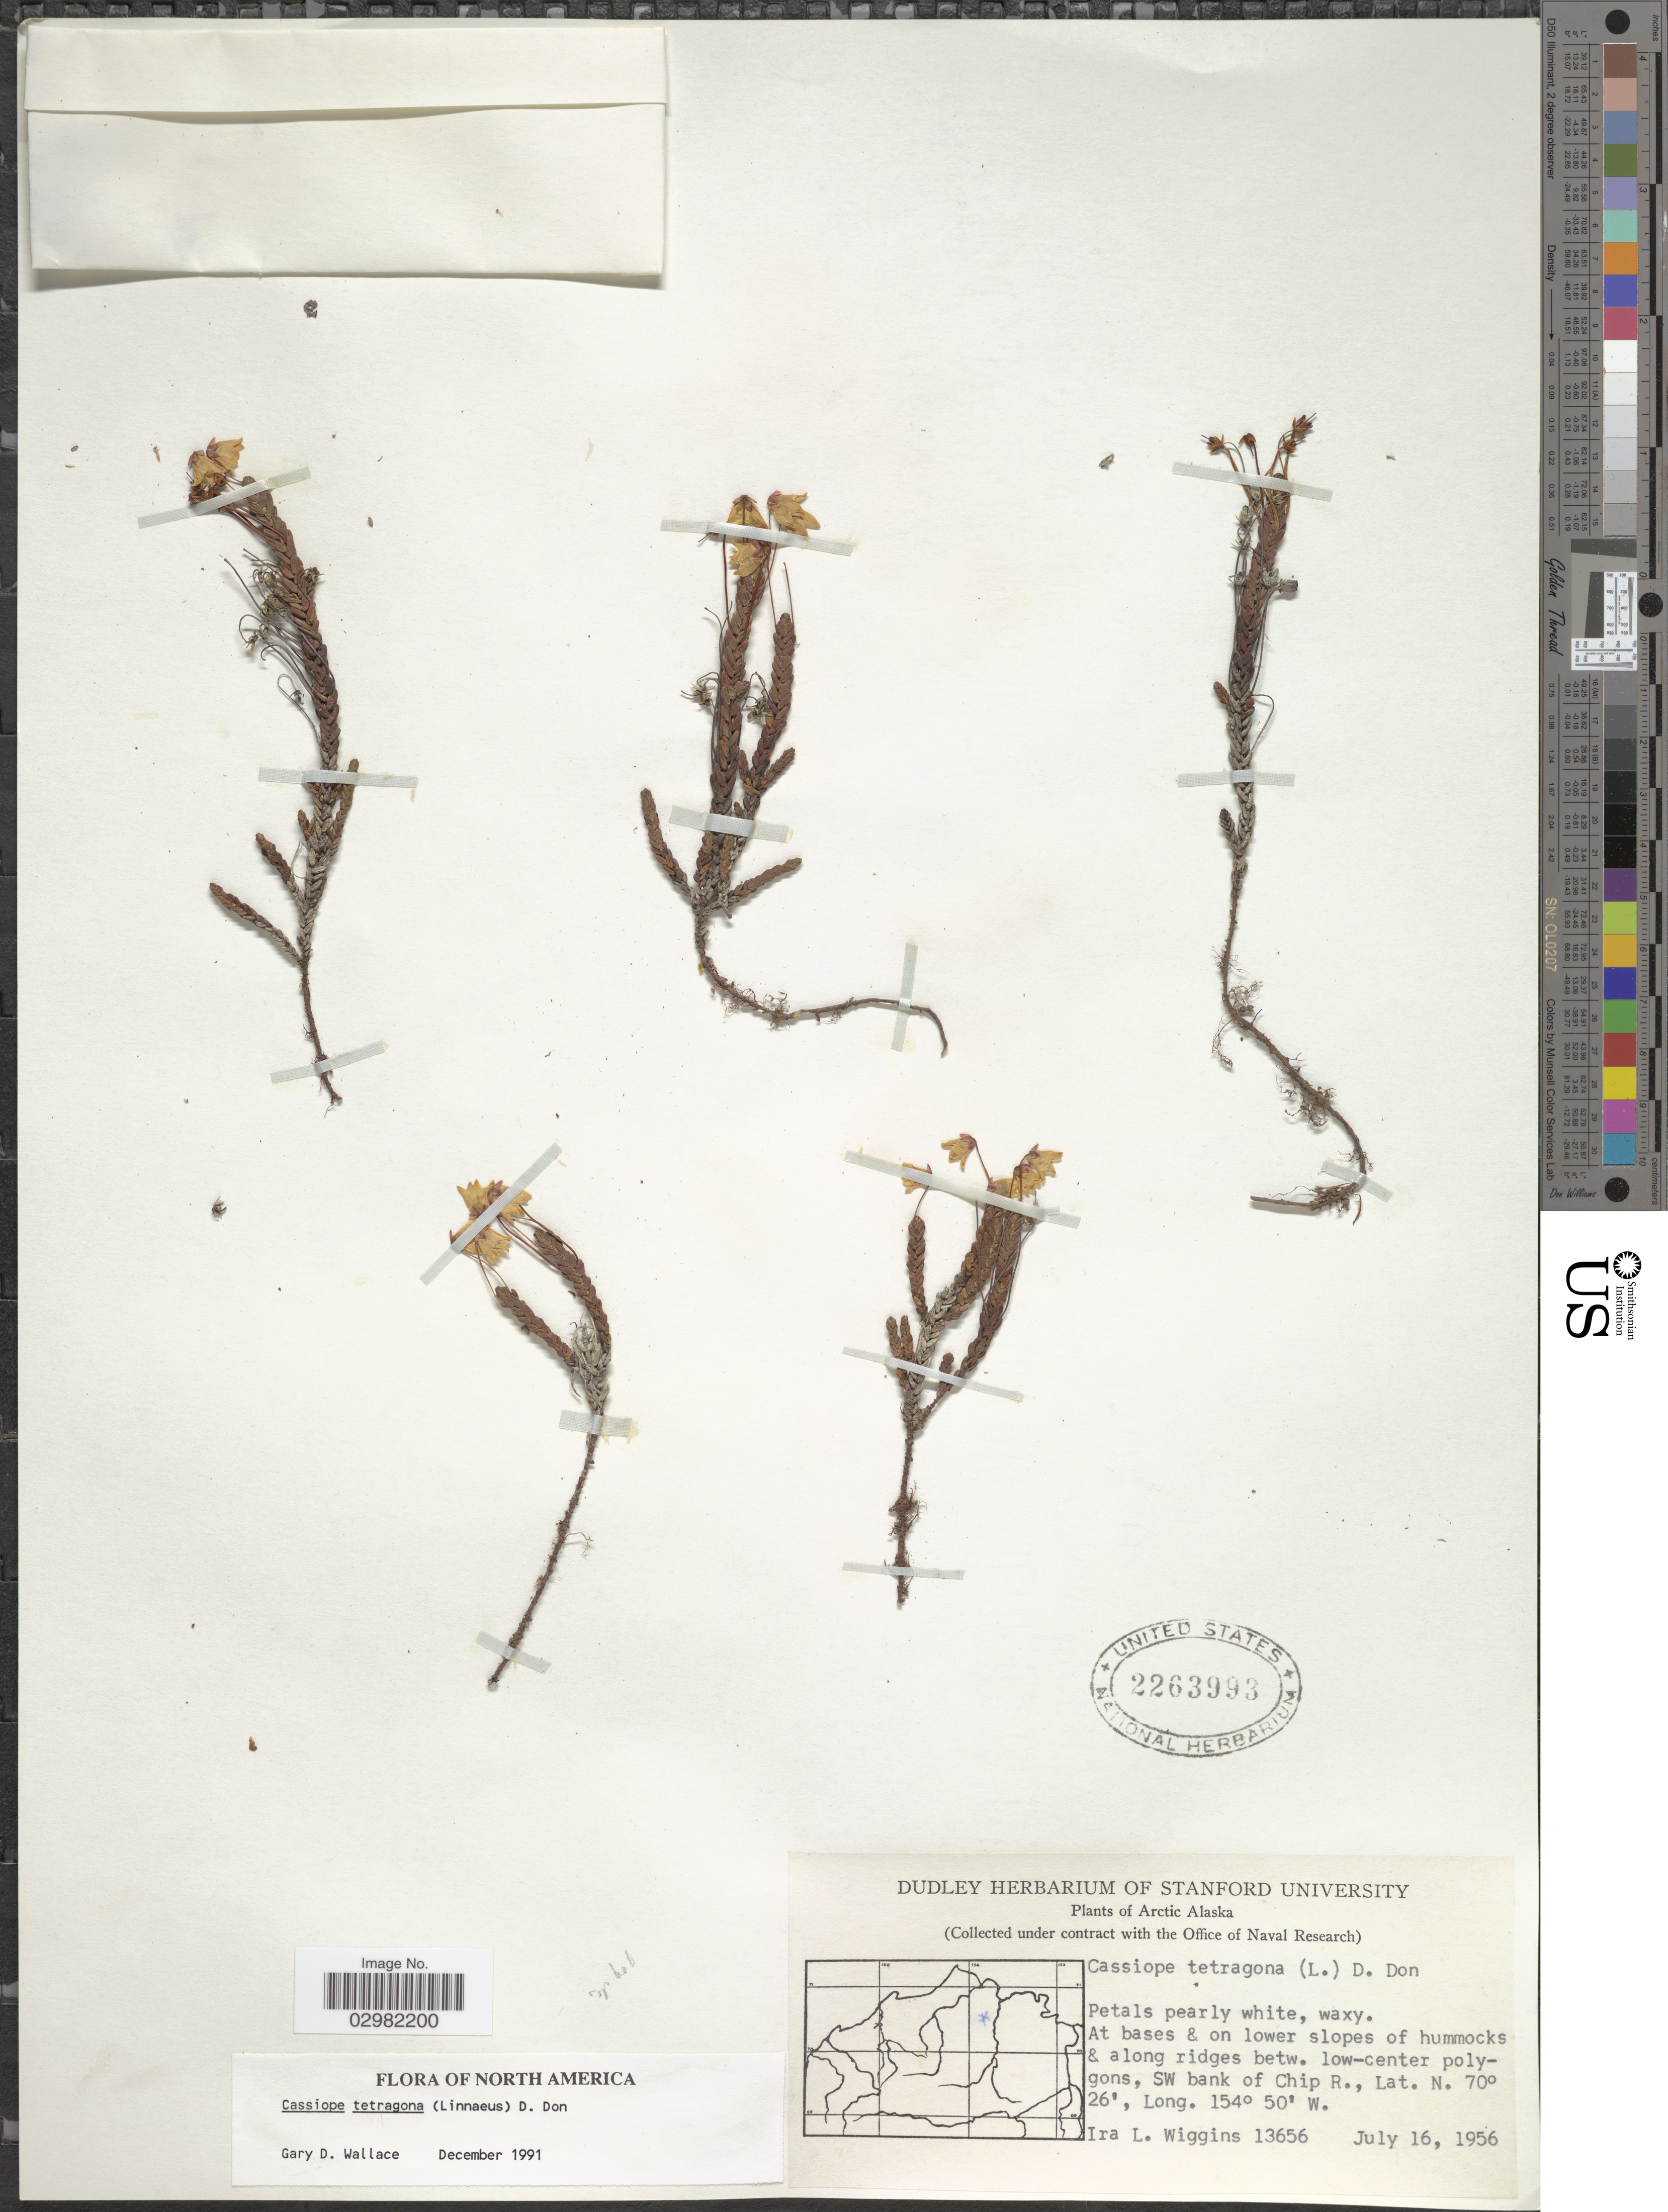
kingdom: Plantae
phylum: Tracheophyta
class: Magnoliopsida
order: Ericales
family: Ericaceae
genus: Cassiope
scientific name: Cassiope tetragona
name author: (L.) D. Don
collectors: I. L. Wiggins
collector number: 13656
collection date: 1956-07-16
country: United States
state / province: Alaska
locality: At bases & on lower slopes of hummocks & along ridges betw. low-center polygons, SW bank of Chip R.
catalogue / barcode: US 2263993